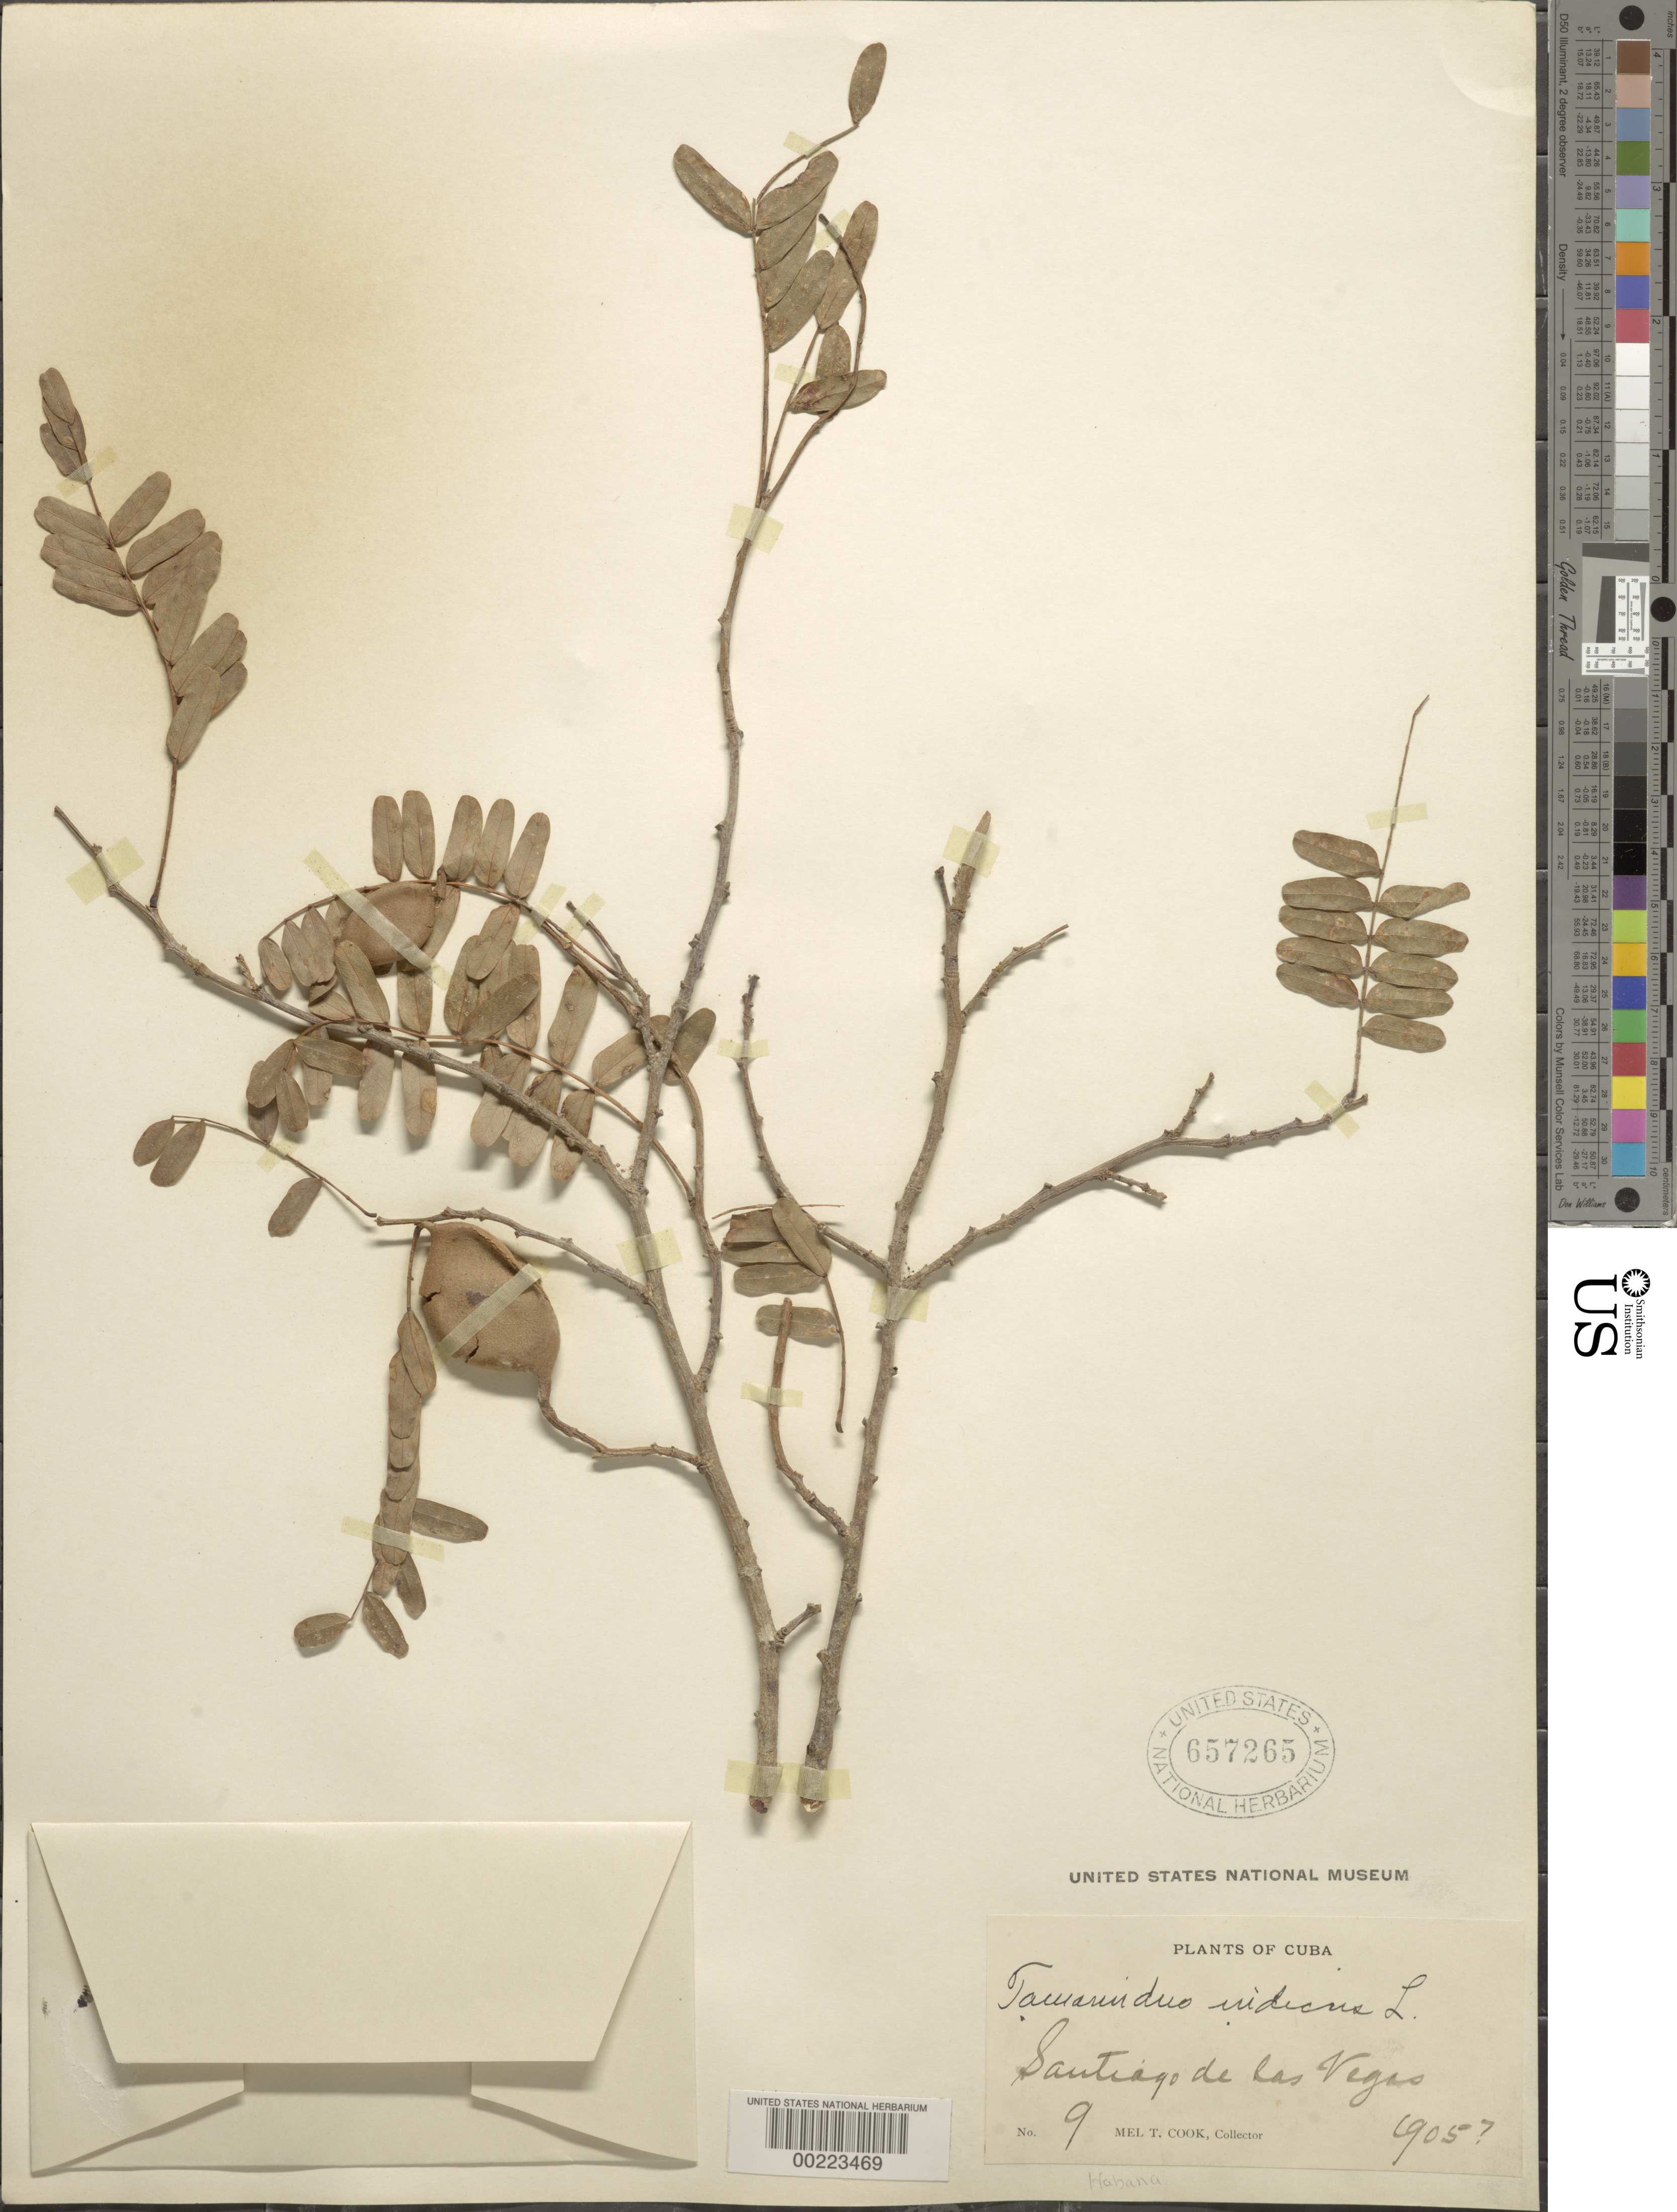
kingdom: Plantae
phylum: Tracheophyta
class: Magnoliopsida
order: Fabales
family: Fabaceae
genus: Tamarindus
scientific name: Tamarindus indica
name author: L.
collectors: M. T. Cook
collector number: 9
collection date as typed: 1905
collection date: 1905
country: Cuba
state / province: La Habana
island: Greater Antilles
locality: Santiago de las vegas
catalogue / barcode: US 657265